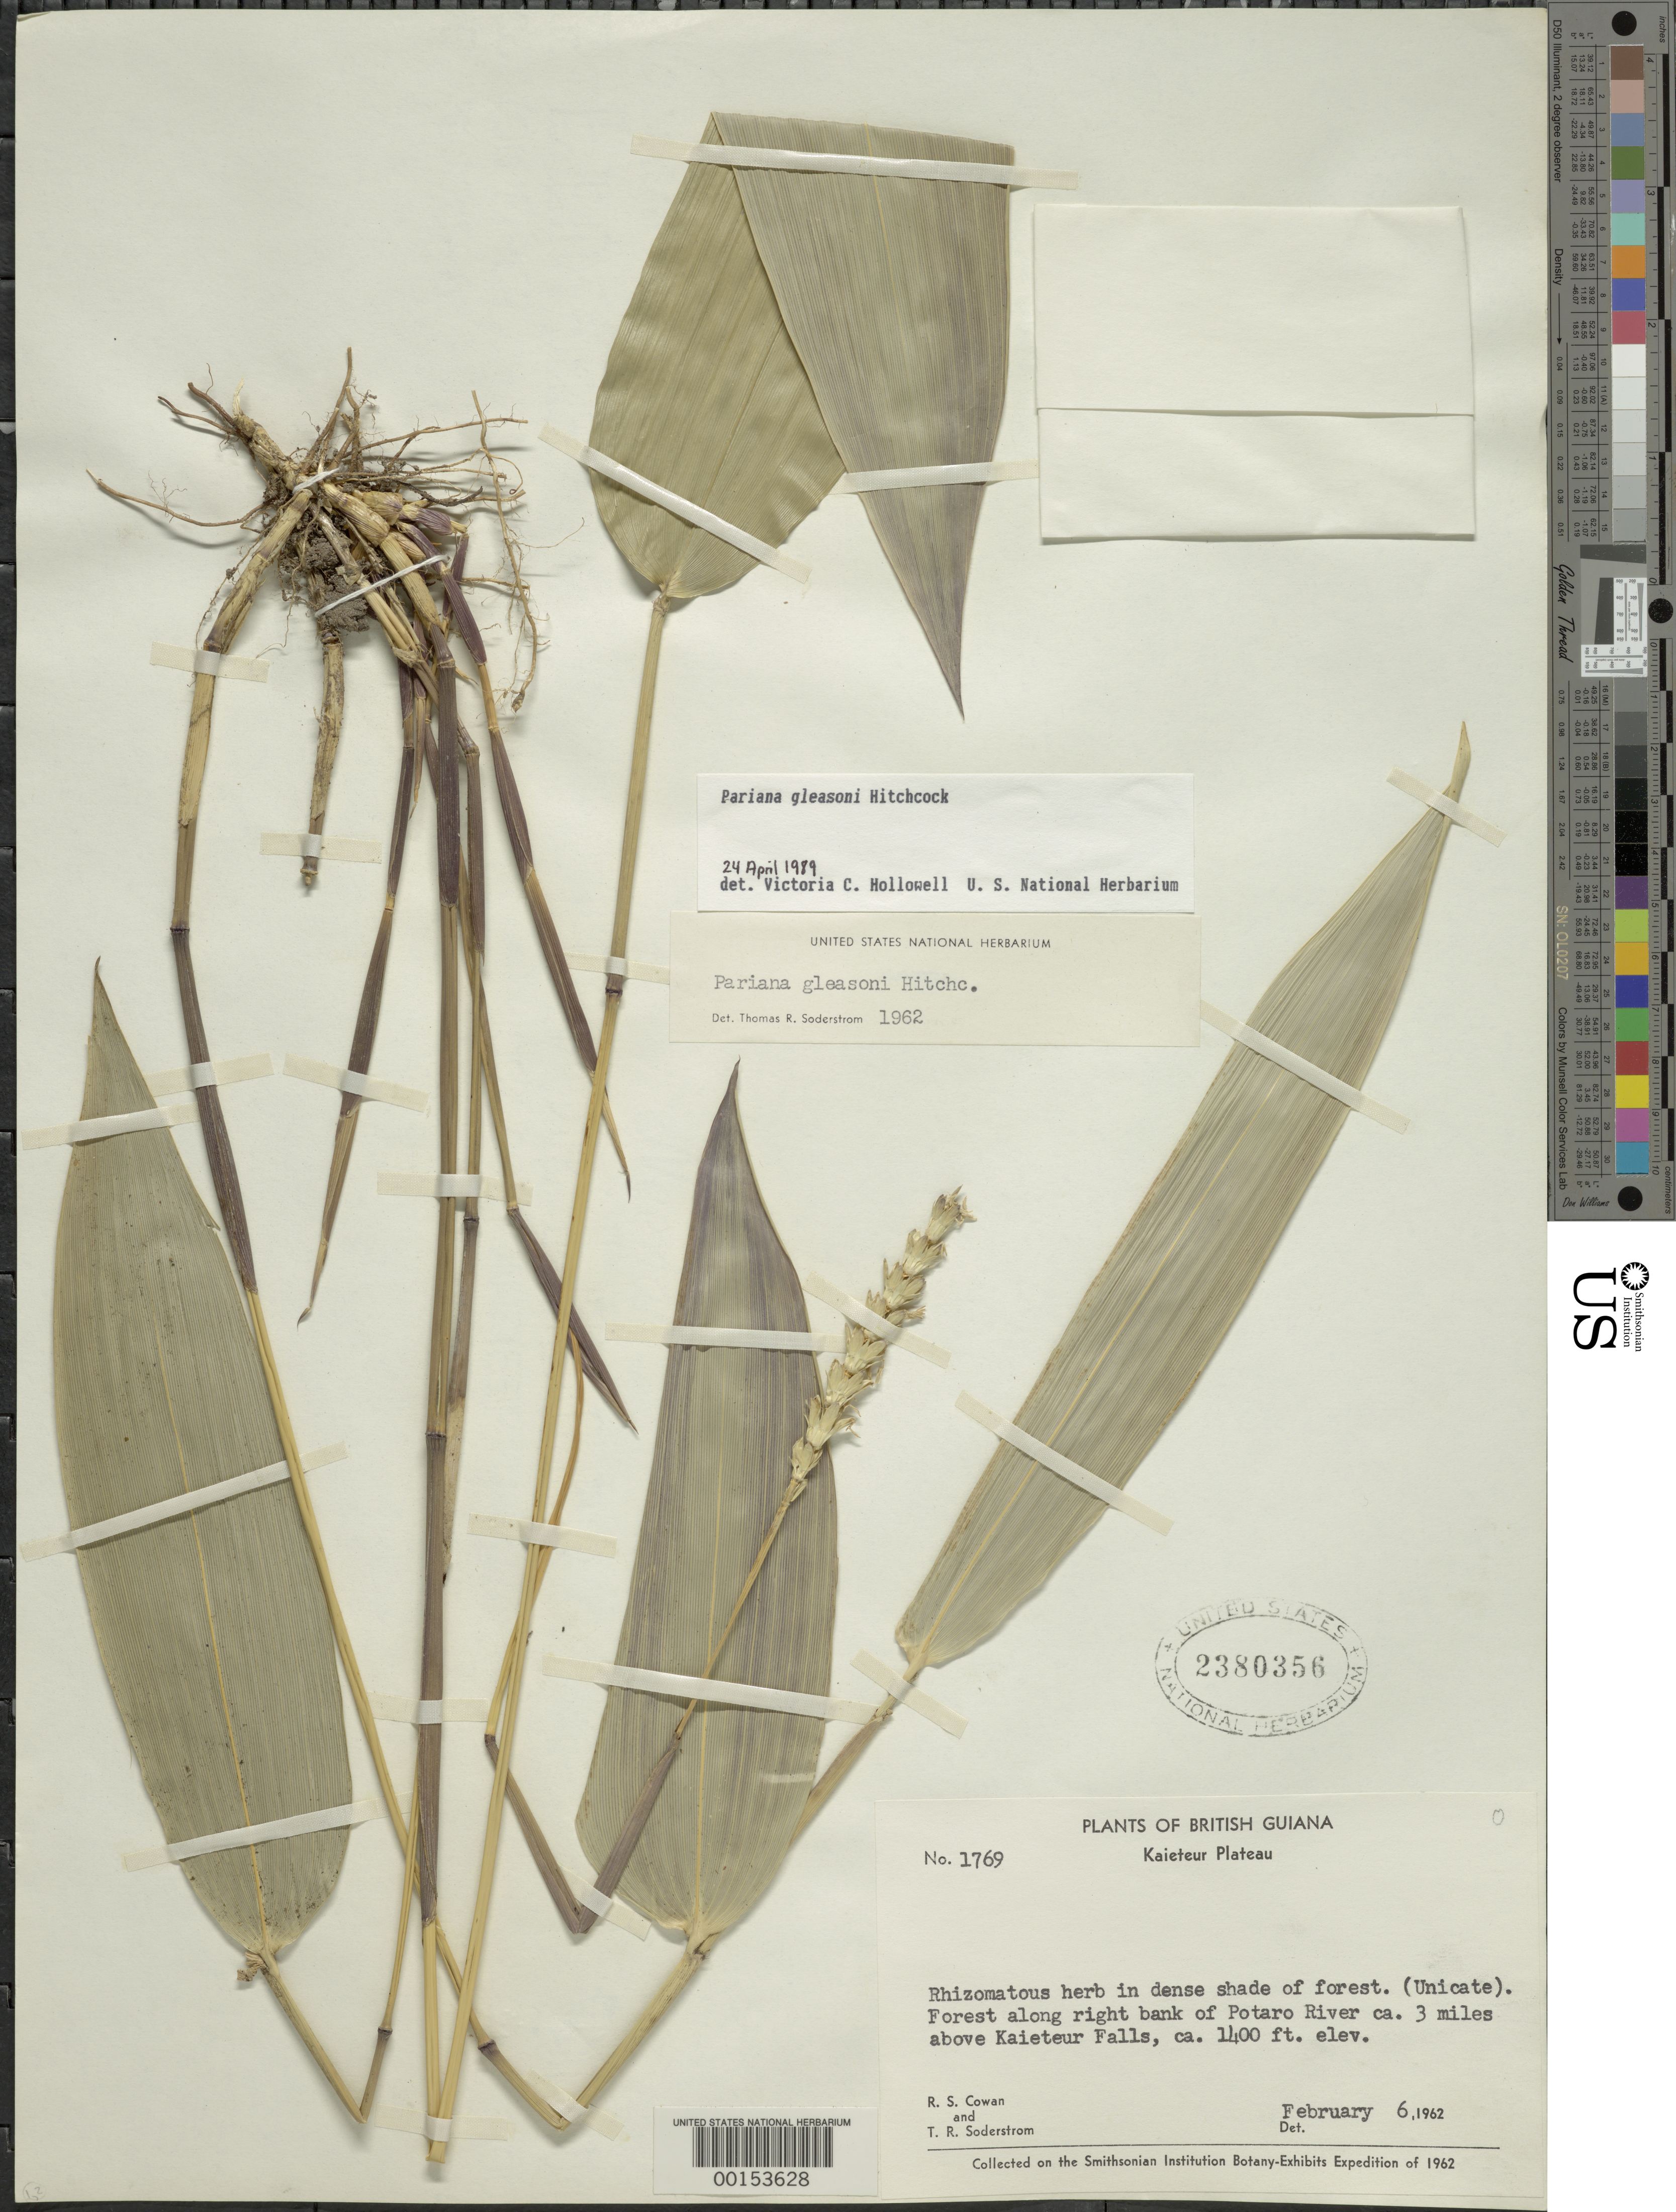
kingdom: Plantae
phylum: Tracheophyta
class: Liliopsida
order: Poales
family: Poaceae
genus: Pariana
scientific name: Pariana gleasonii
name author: Hitchc.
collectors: R. S. Cowan & T. R. Soderstrom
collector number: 1769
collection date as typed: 06 Feb 1962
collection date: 1962-02-06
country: Guyana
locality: Kaiteur plateau, forest along right bank of potaro river ca. 3 mi above kaiteur falls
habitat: Forest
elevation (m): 427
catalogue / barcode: US 2380356